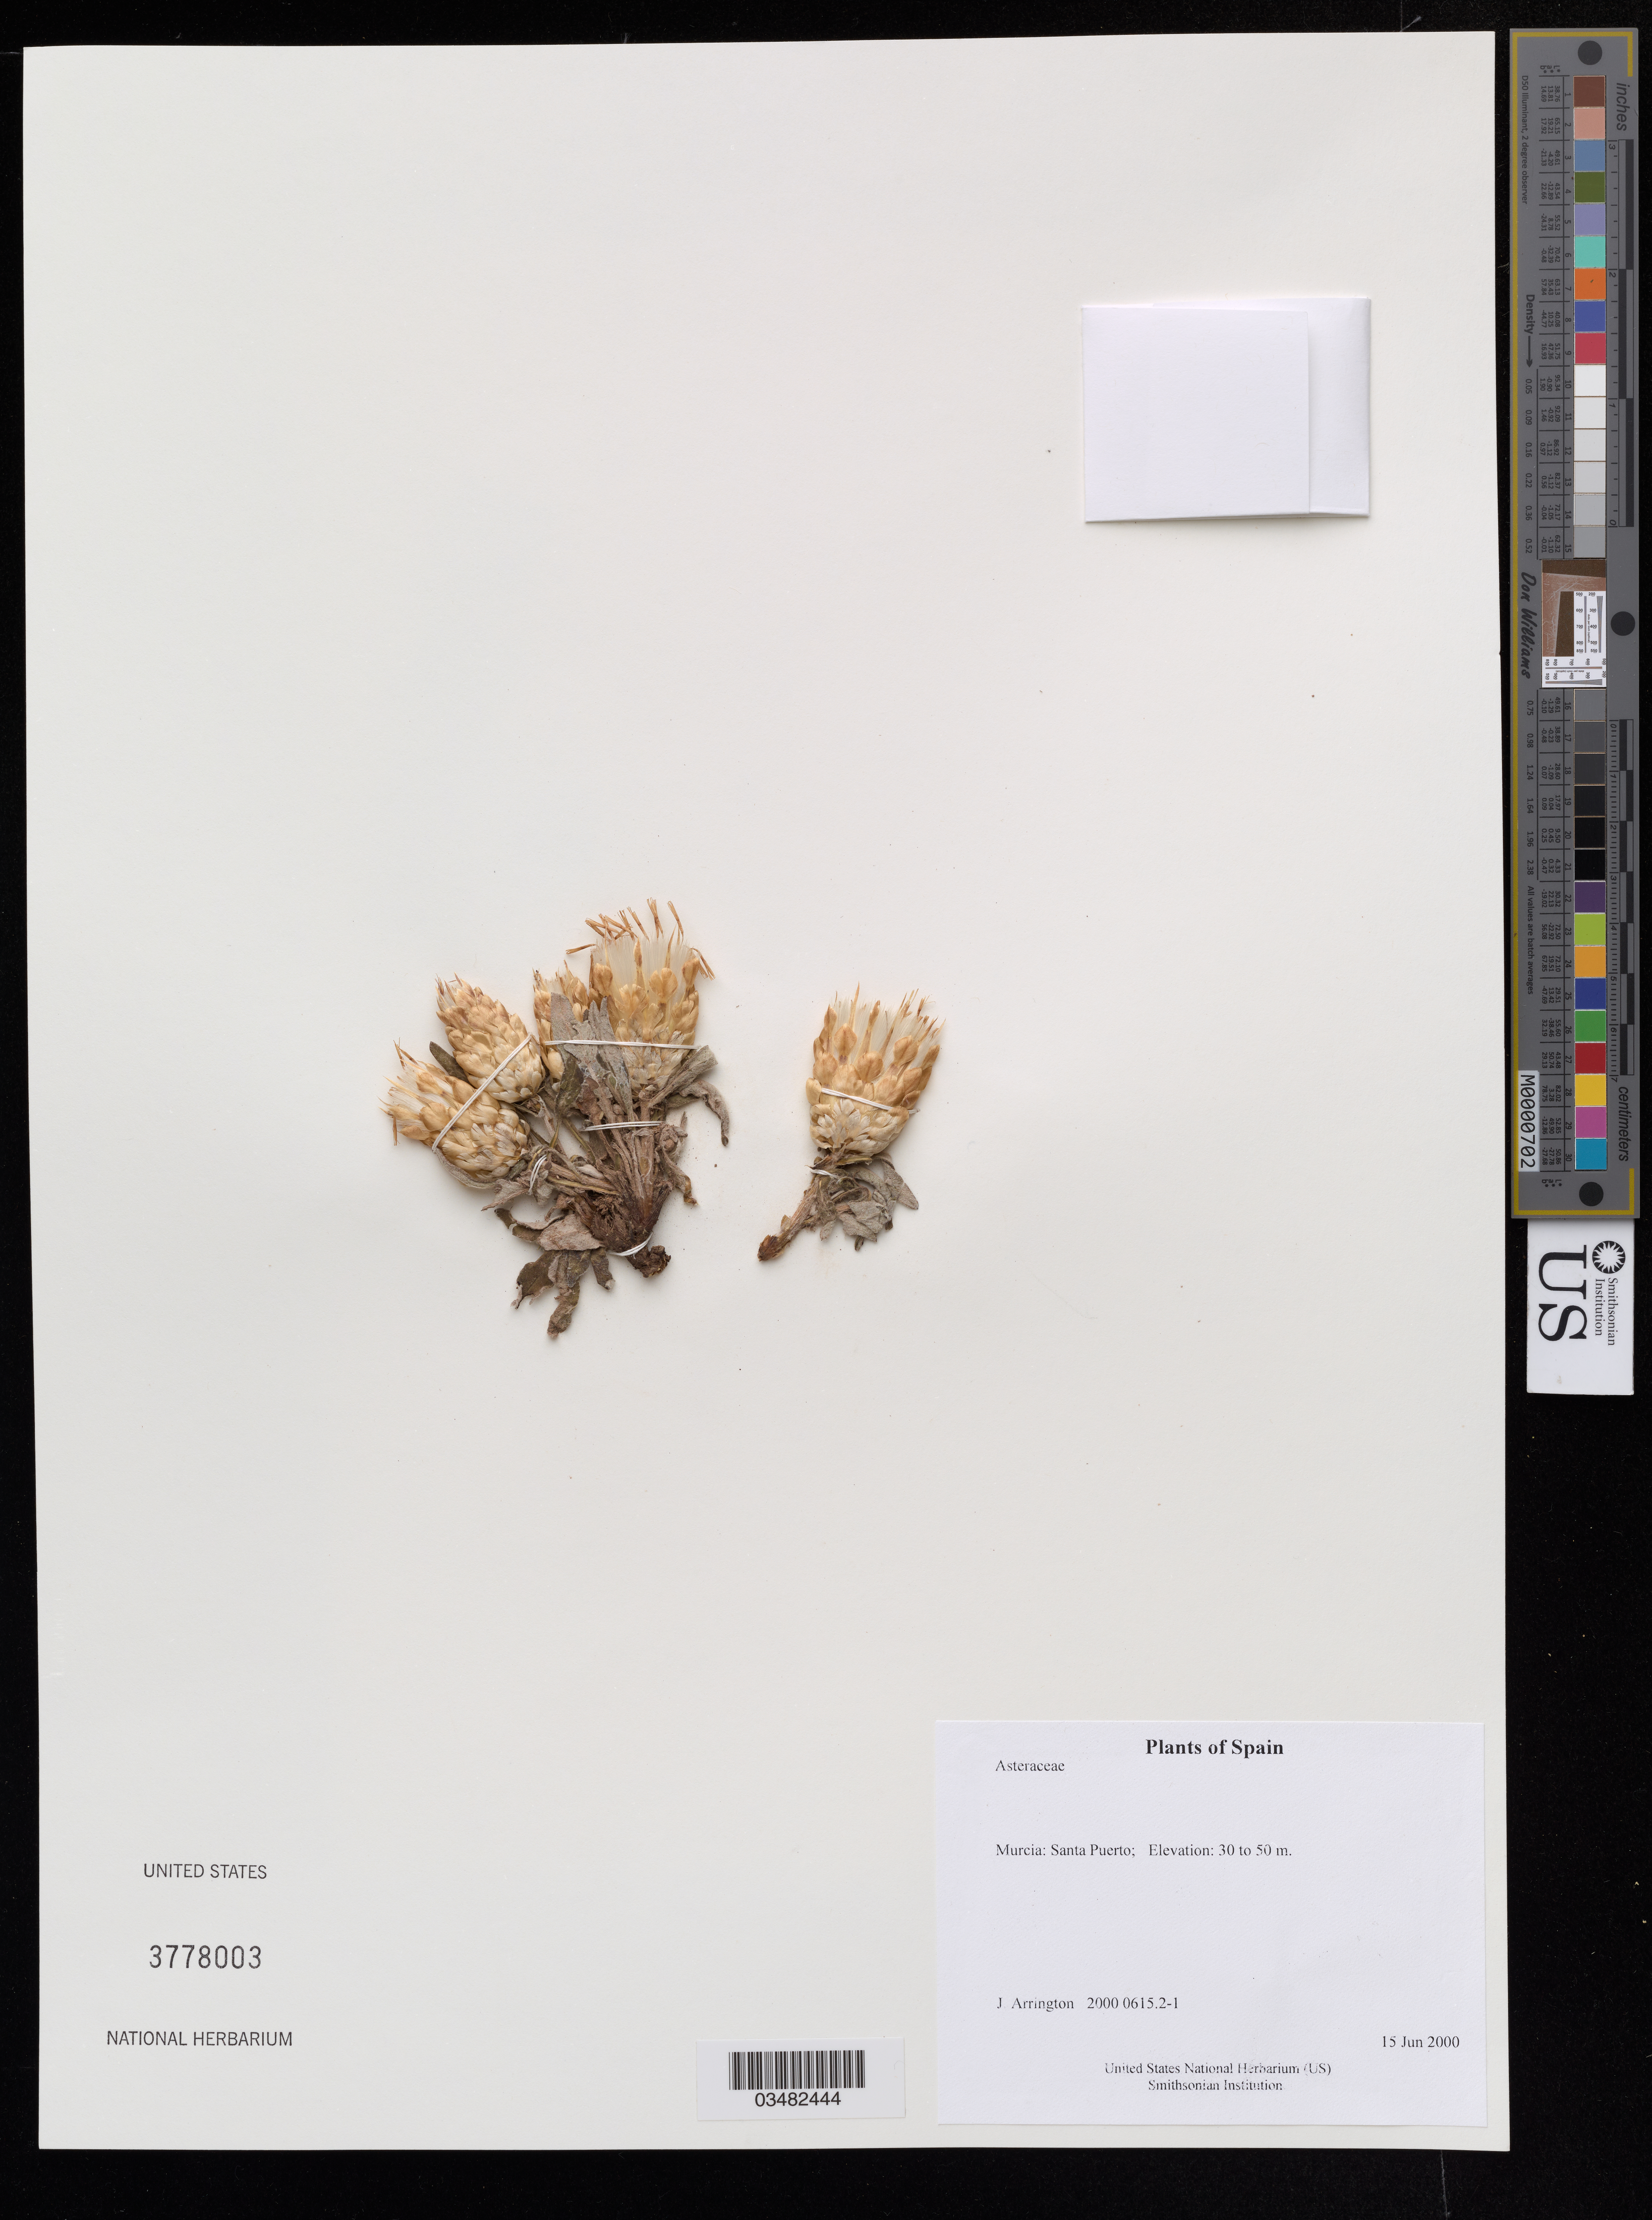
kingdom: Plantae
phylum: Tracheophyta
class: Magnoliopsida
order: Asterales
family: Asteraceae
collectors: J. Arrington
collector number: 2000 0615.2-1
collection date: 2000-06-15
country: Spain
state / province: Murcia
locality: Santa Puerto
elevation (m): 30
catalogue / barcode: US 3778003